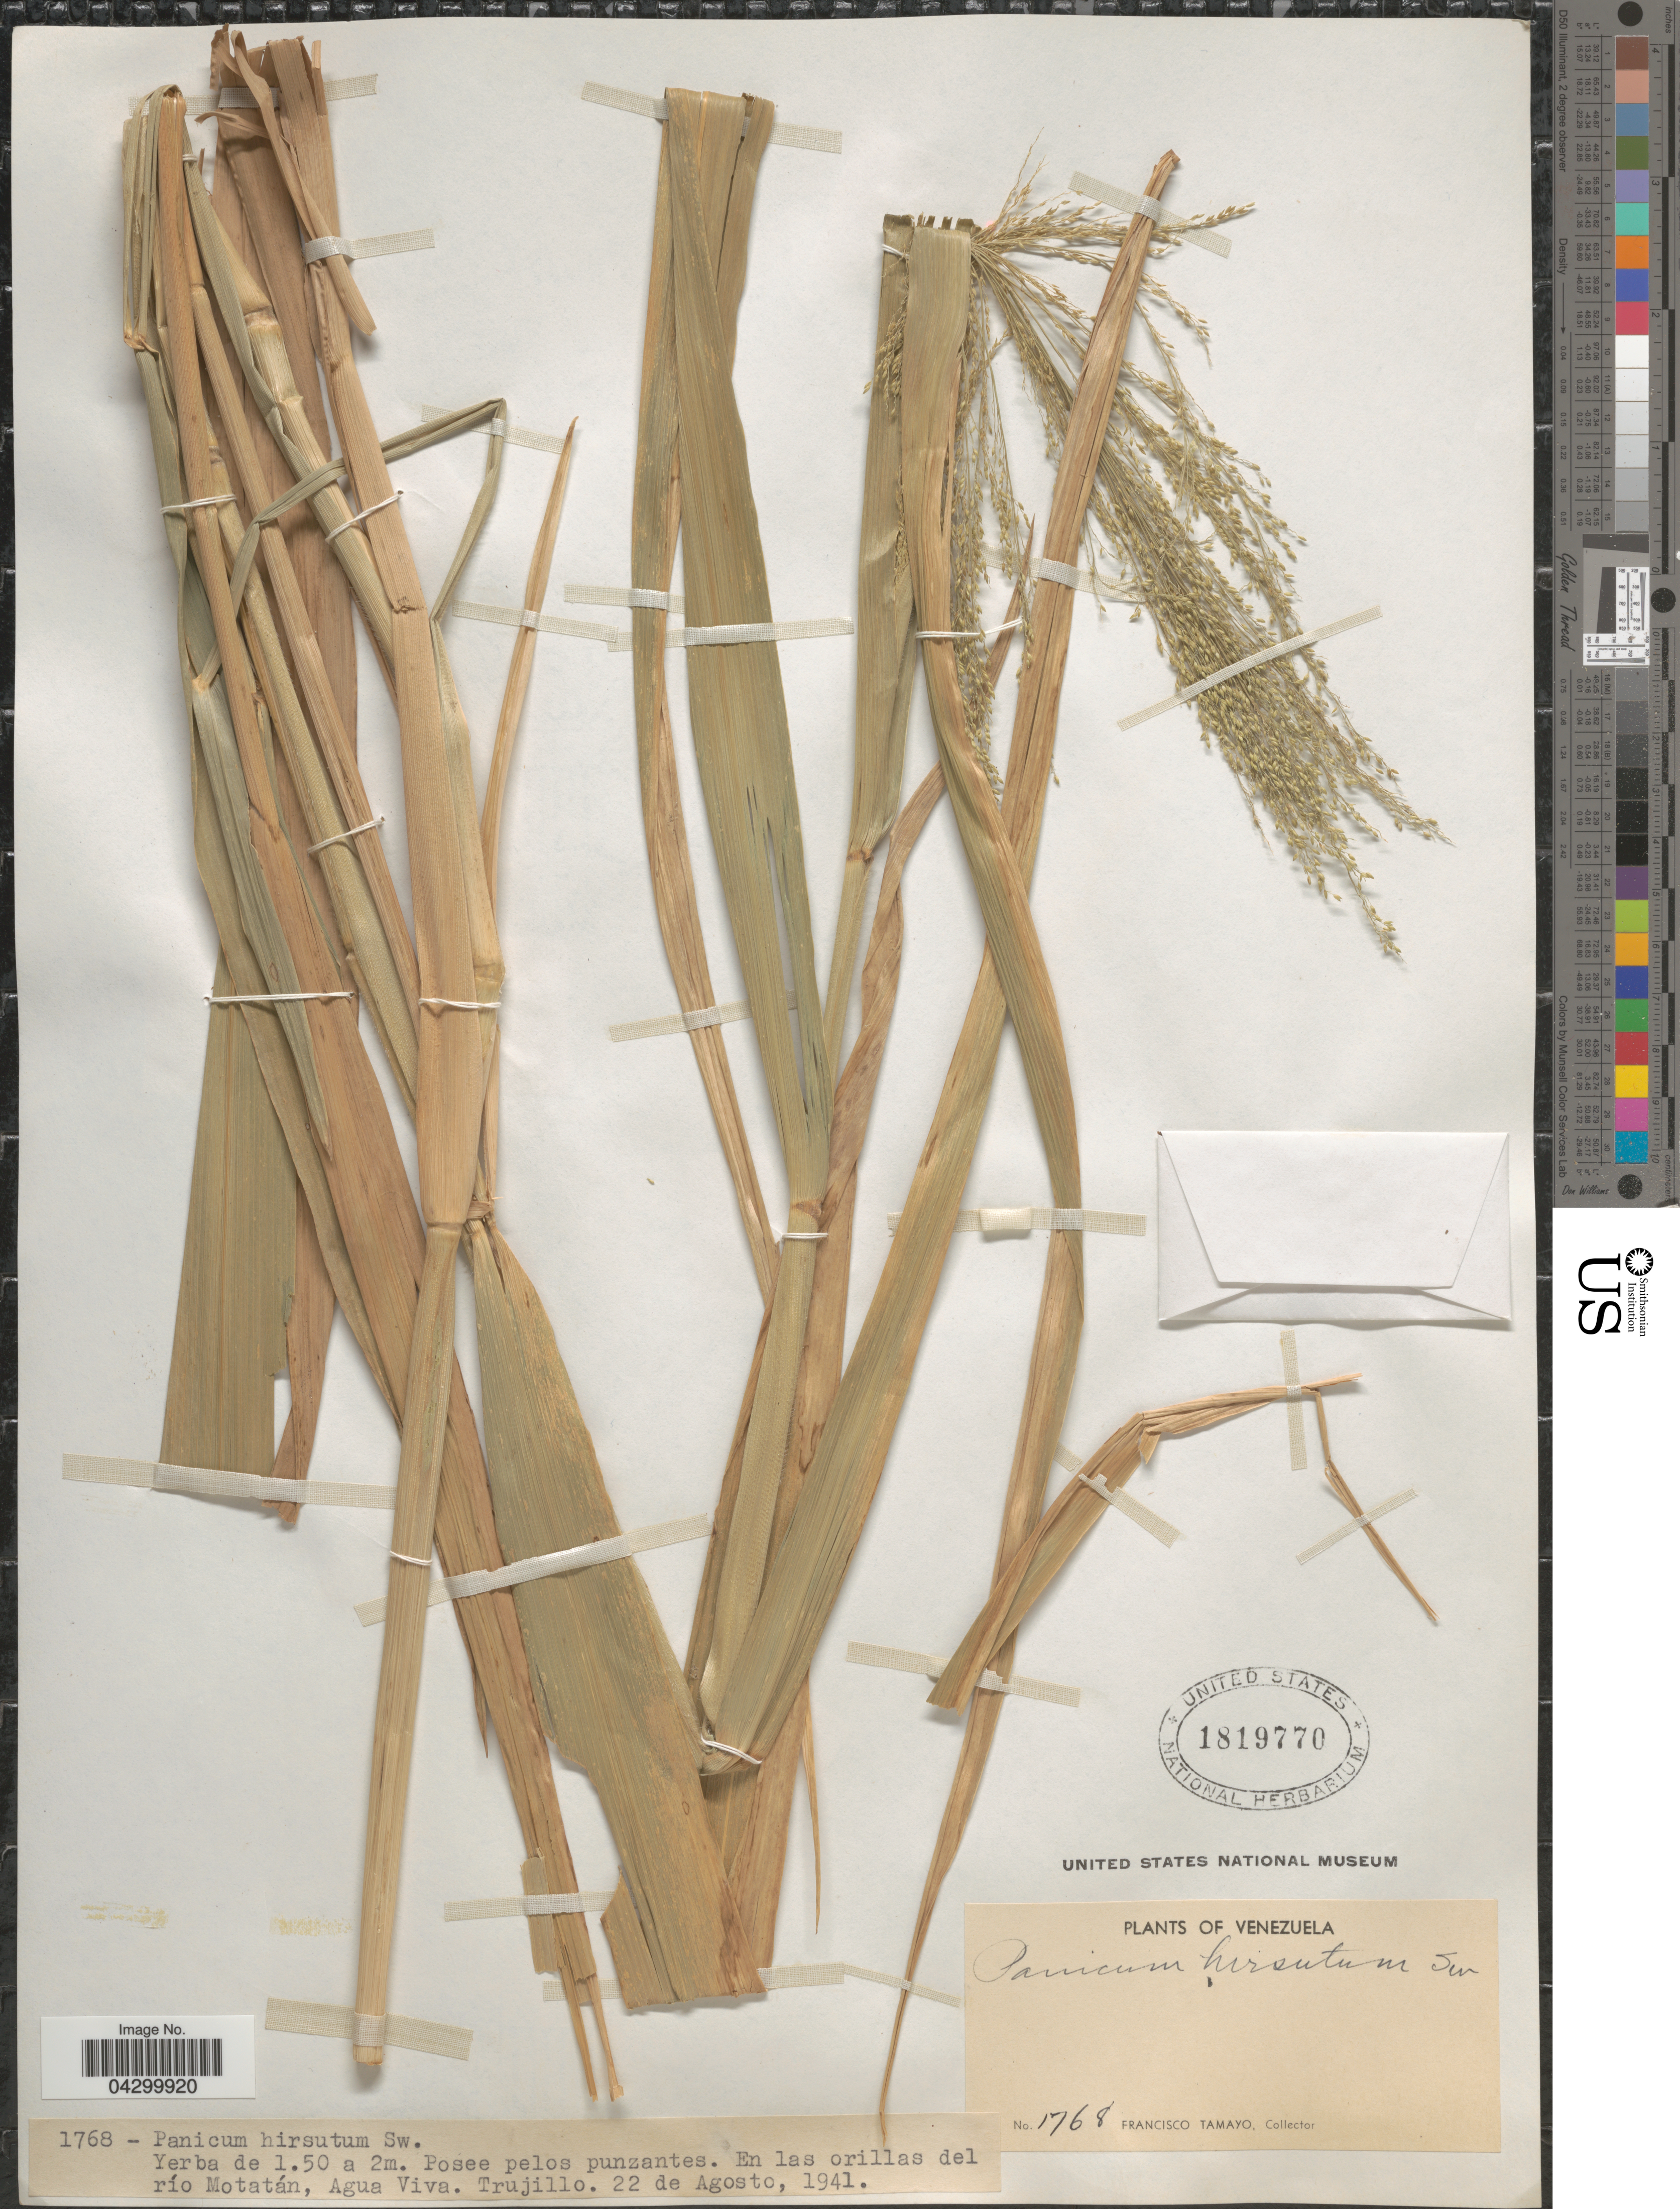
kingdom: Plantae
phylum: Tracheophyta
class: Liliopsida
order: Poales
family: Poaceae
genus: Panicum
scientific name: Panicum hirsutum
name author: Sw.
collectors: F. Tamayo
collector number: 1768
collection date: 1941-08-22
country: Venezuela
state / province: Trujillo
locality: En las orillas del río Motatán, Agua Viva. Trujillo.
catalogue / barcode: US 1819770